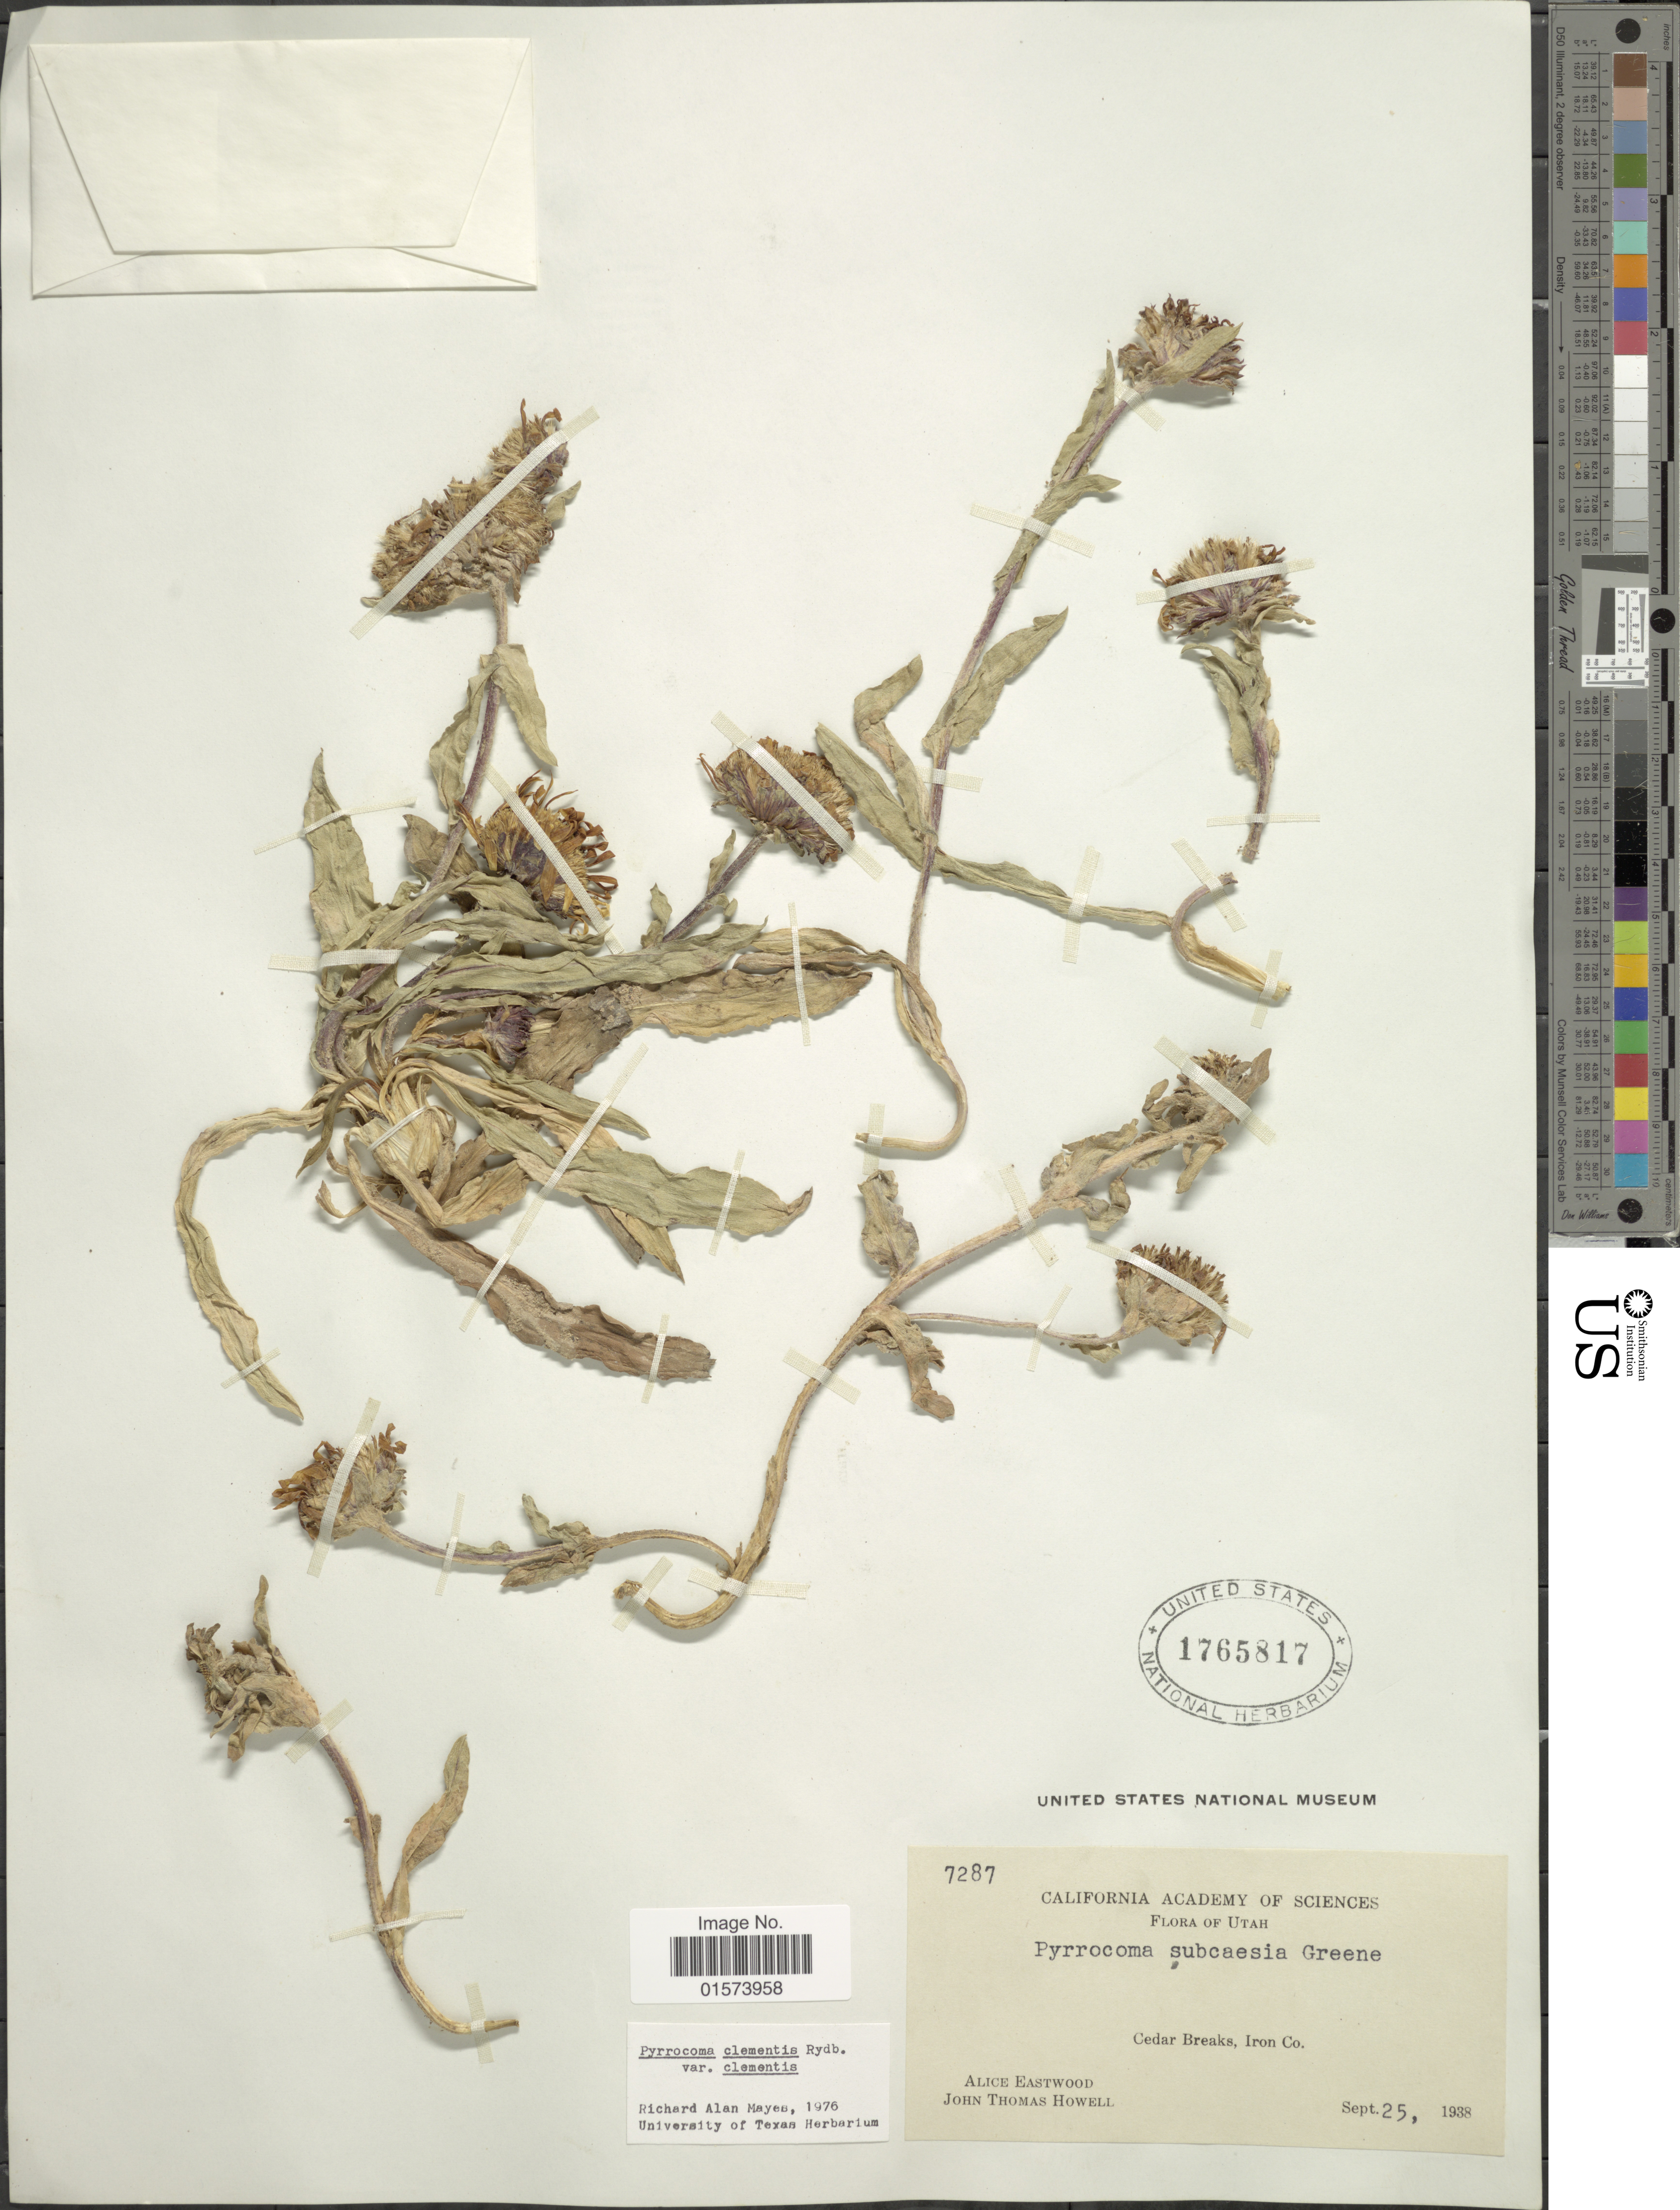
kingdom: Plantae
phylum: Tracheophyta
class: Magnoliopsida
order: Asterales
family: Asteraceae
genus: Pyrrocoma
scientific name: Pyrrocoma clementis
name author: Rydb.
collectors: A. Eastwood & J. T. Howell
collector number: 7287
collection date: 1938-09-25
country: United States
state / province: Utah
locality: Cedar Breaks, Iron Co.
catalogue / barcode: US 1765817